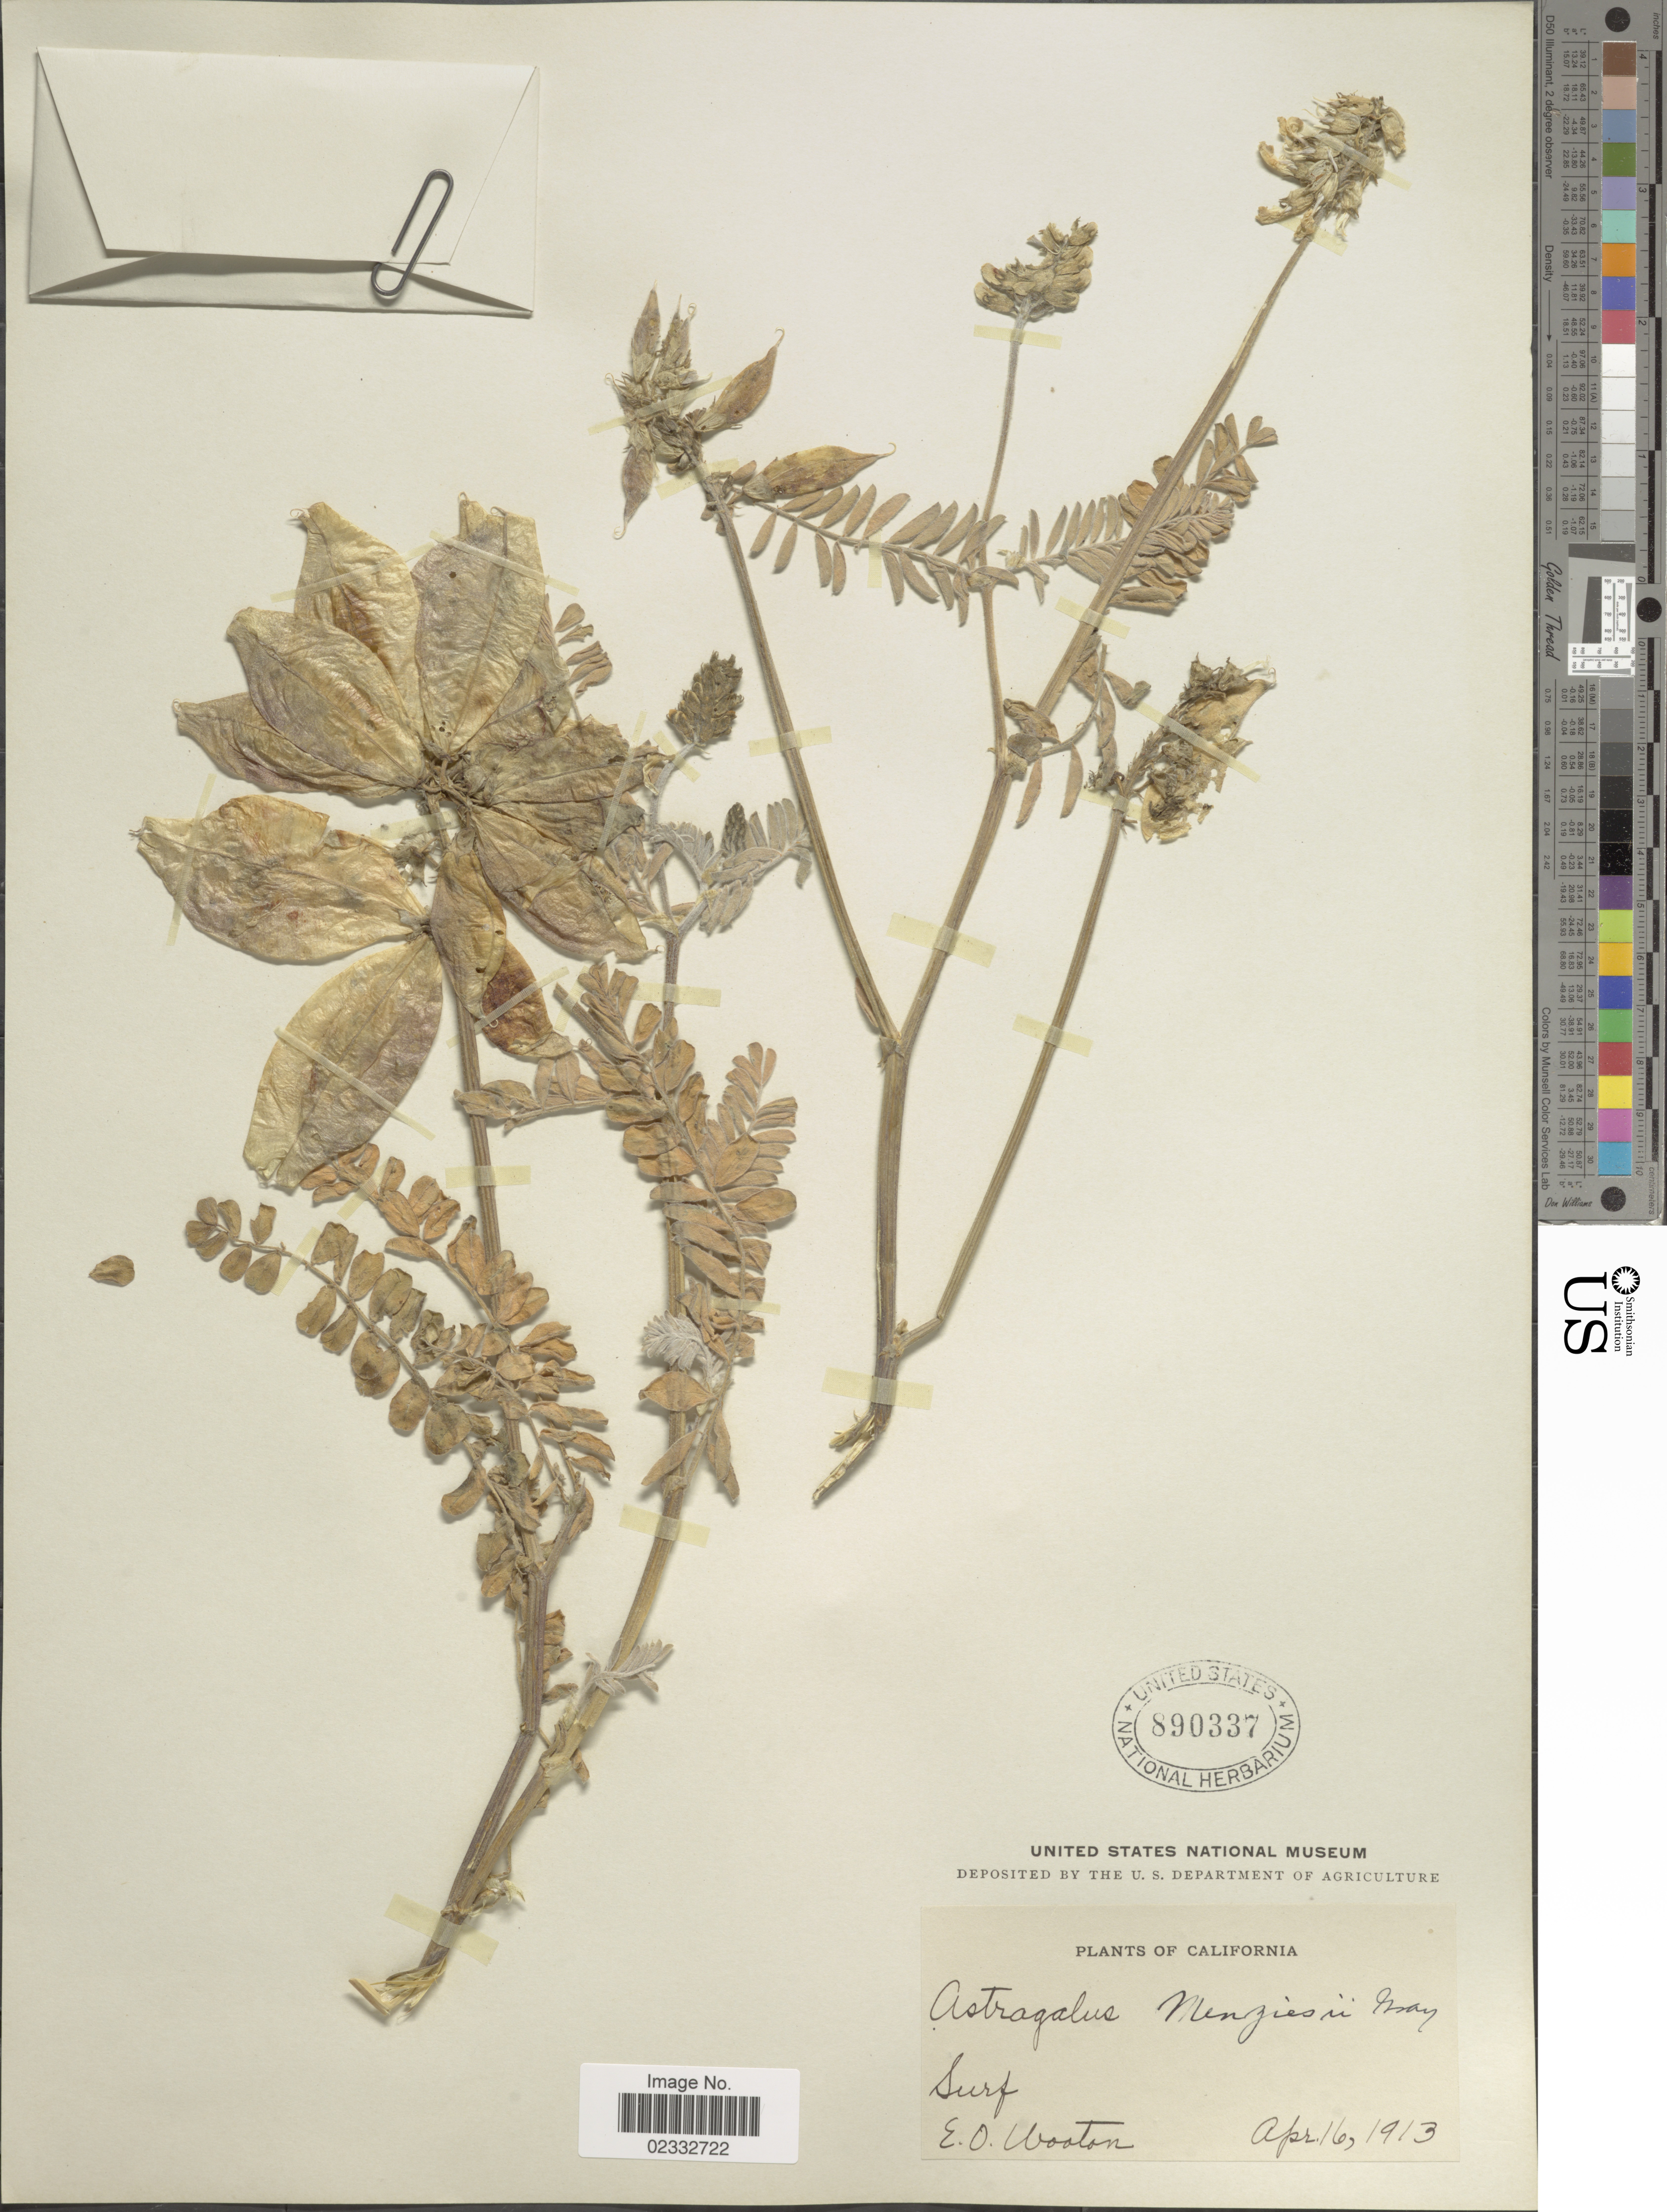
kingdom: Plantae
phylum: Tracheophyta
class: Magnoliopsida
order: Fabales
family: Fabaceae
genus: Astragalus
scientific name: Astragalus menziesii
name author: A. Gray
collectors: E. O. Wooton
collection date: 1913-04-16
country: United States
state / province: California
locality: Surf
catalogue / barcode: US 890337